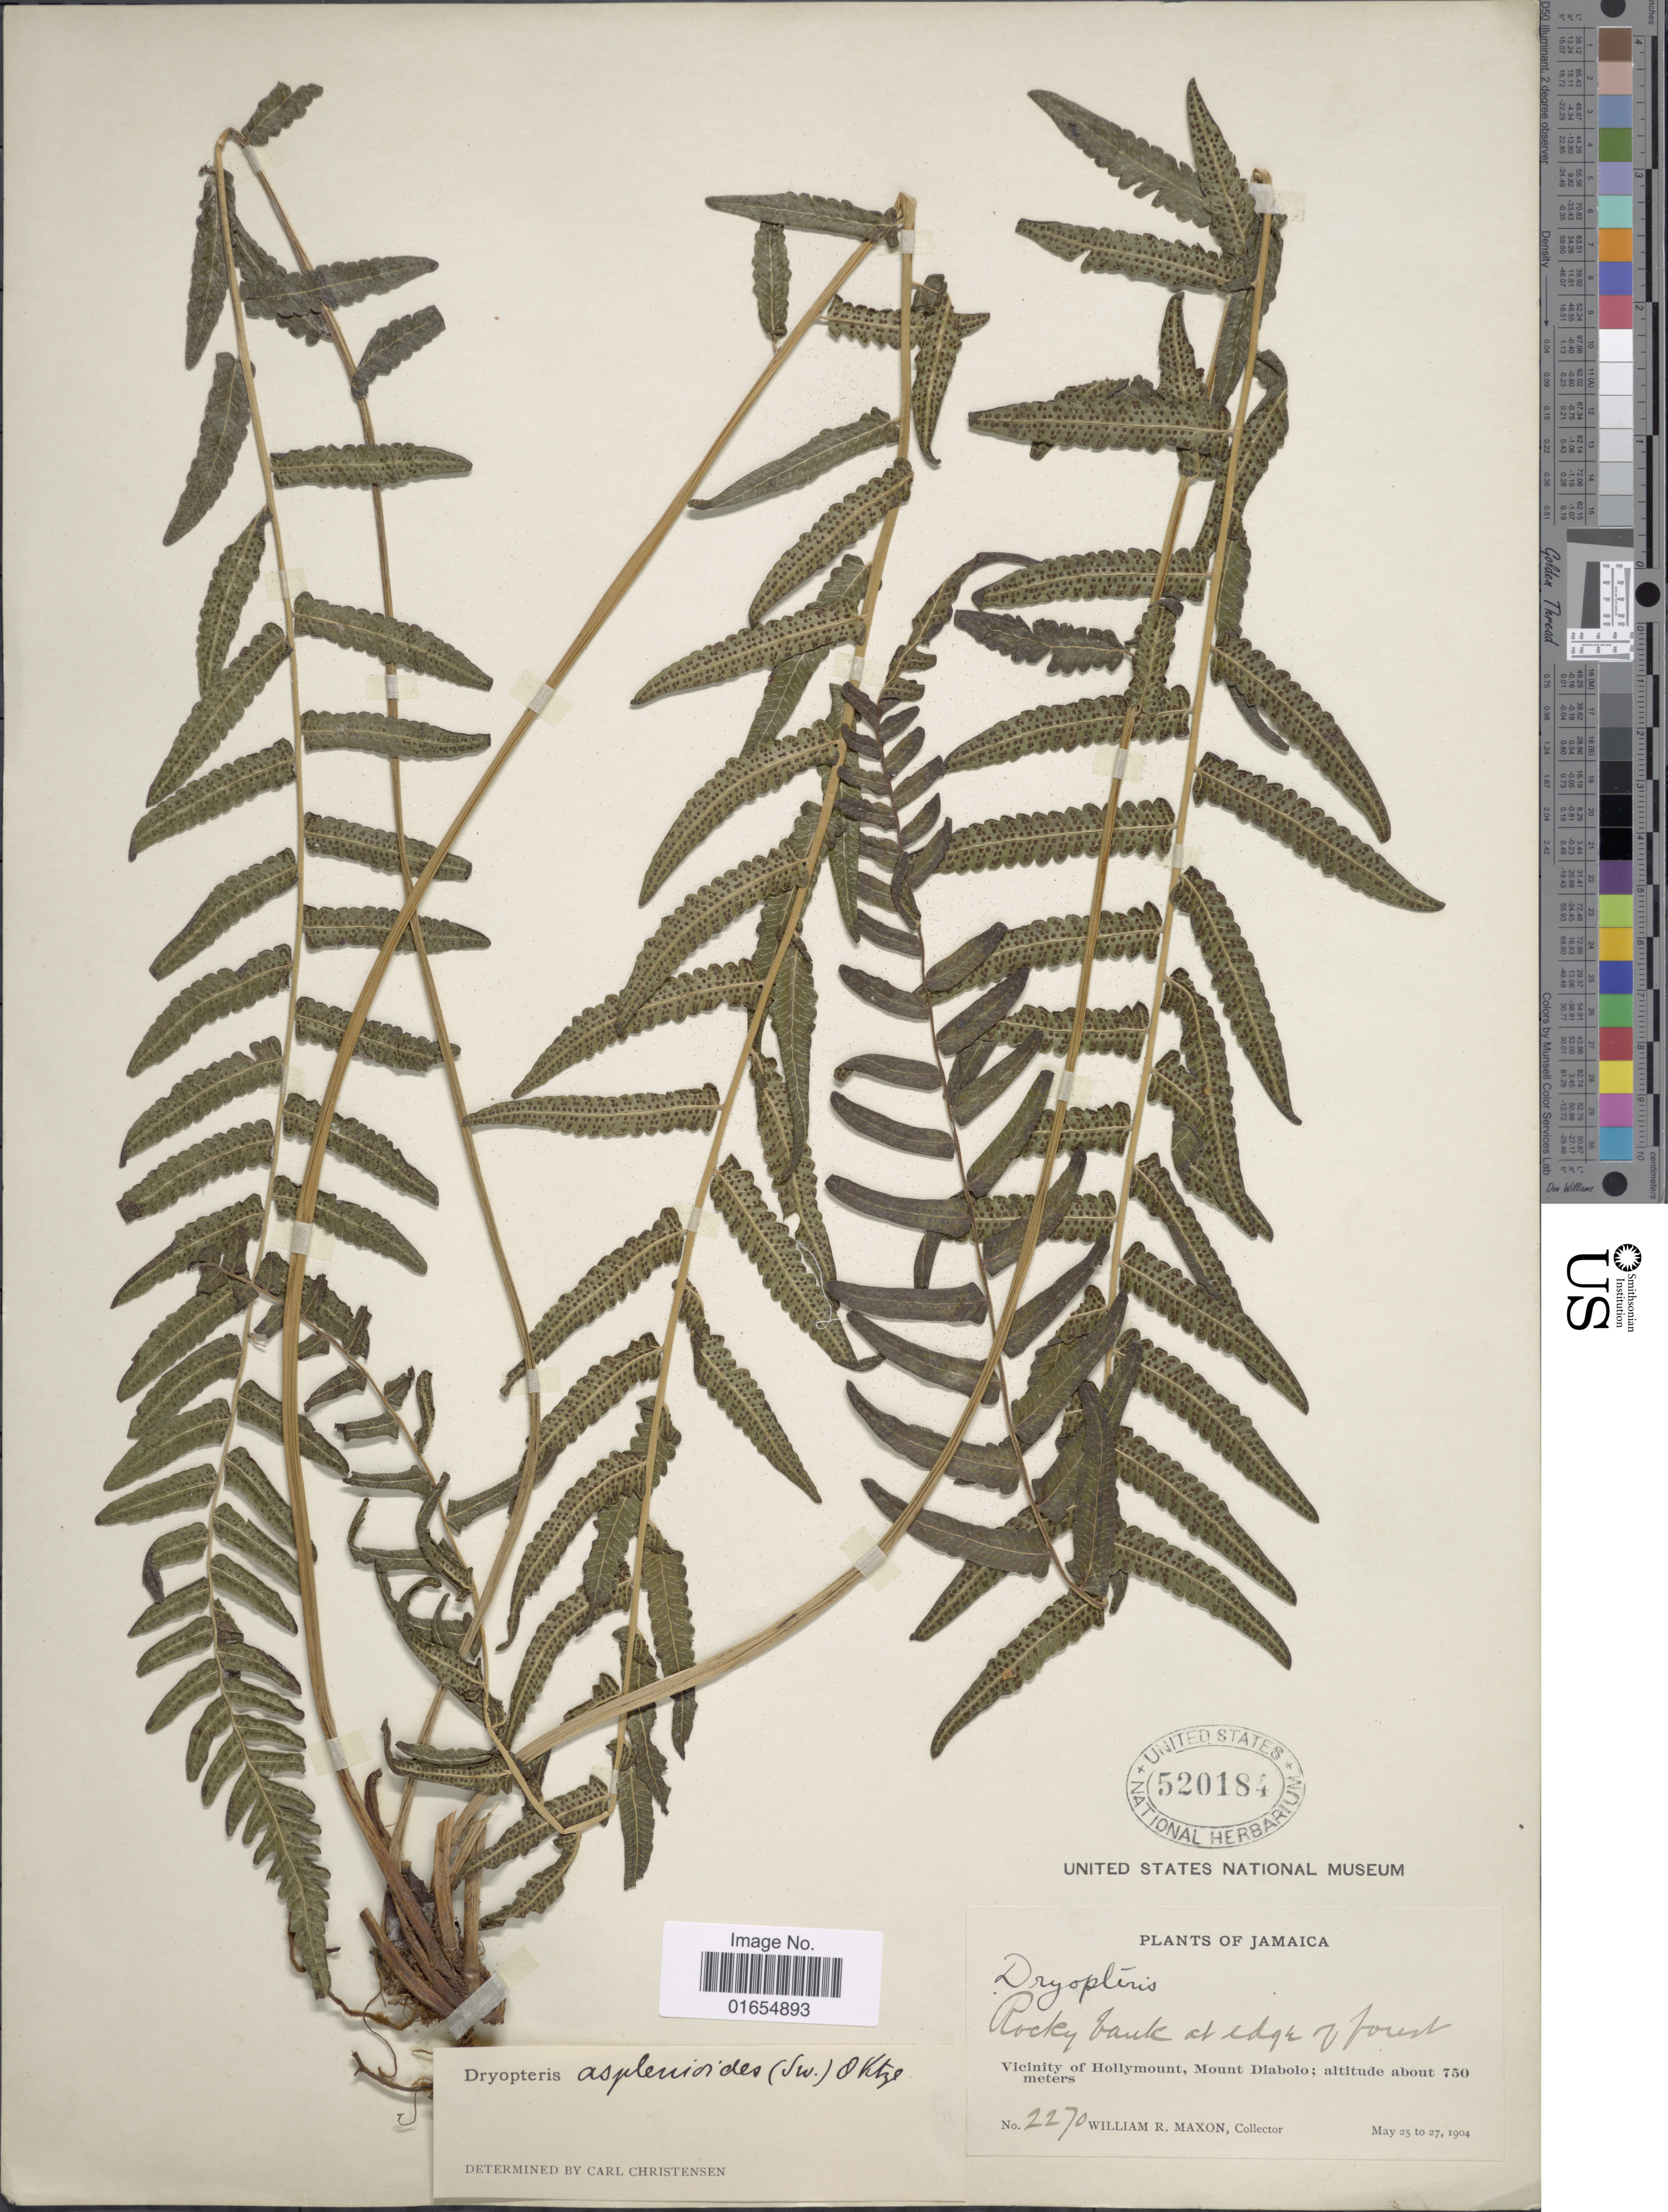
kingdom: Plantae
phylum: Tracheophyta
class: Polypodiopsida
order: Polypodiales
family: Thelypteridaceae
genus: Goniopteris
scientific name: Goniopteris retroflexa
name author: (L.) Pic. Serm.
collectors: W. R. Maxon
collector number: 2270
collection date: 1904-05-25/1904-05-27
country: Jamaica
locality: Vicinity of Hollymount, Mount of Diabolo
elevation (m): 750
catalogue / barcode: US 520184